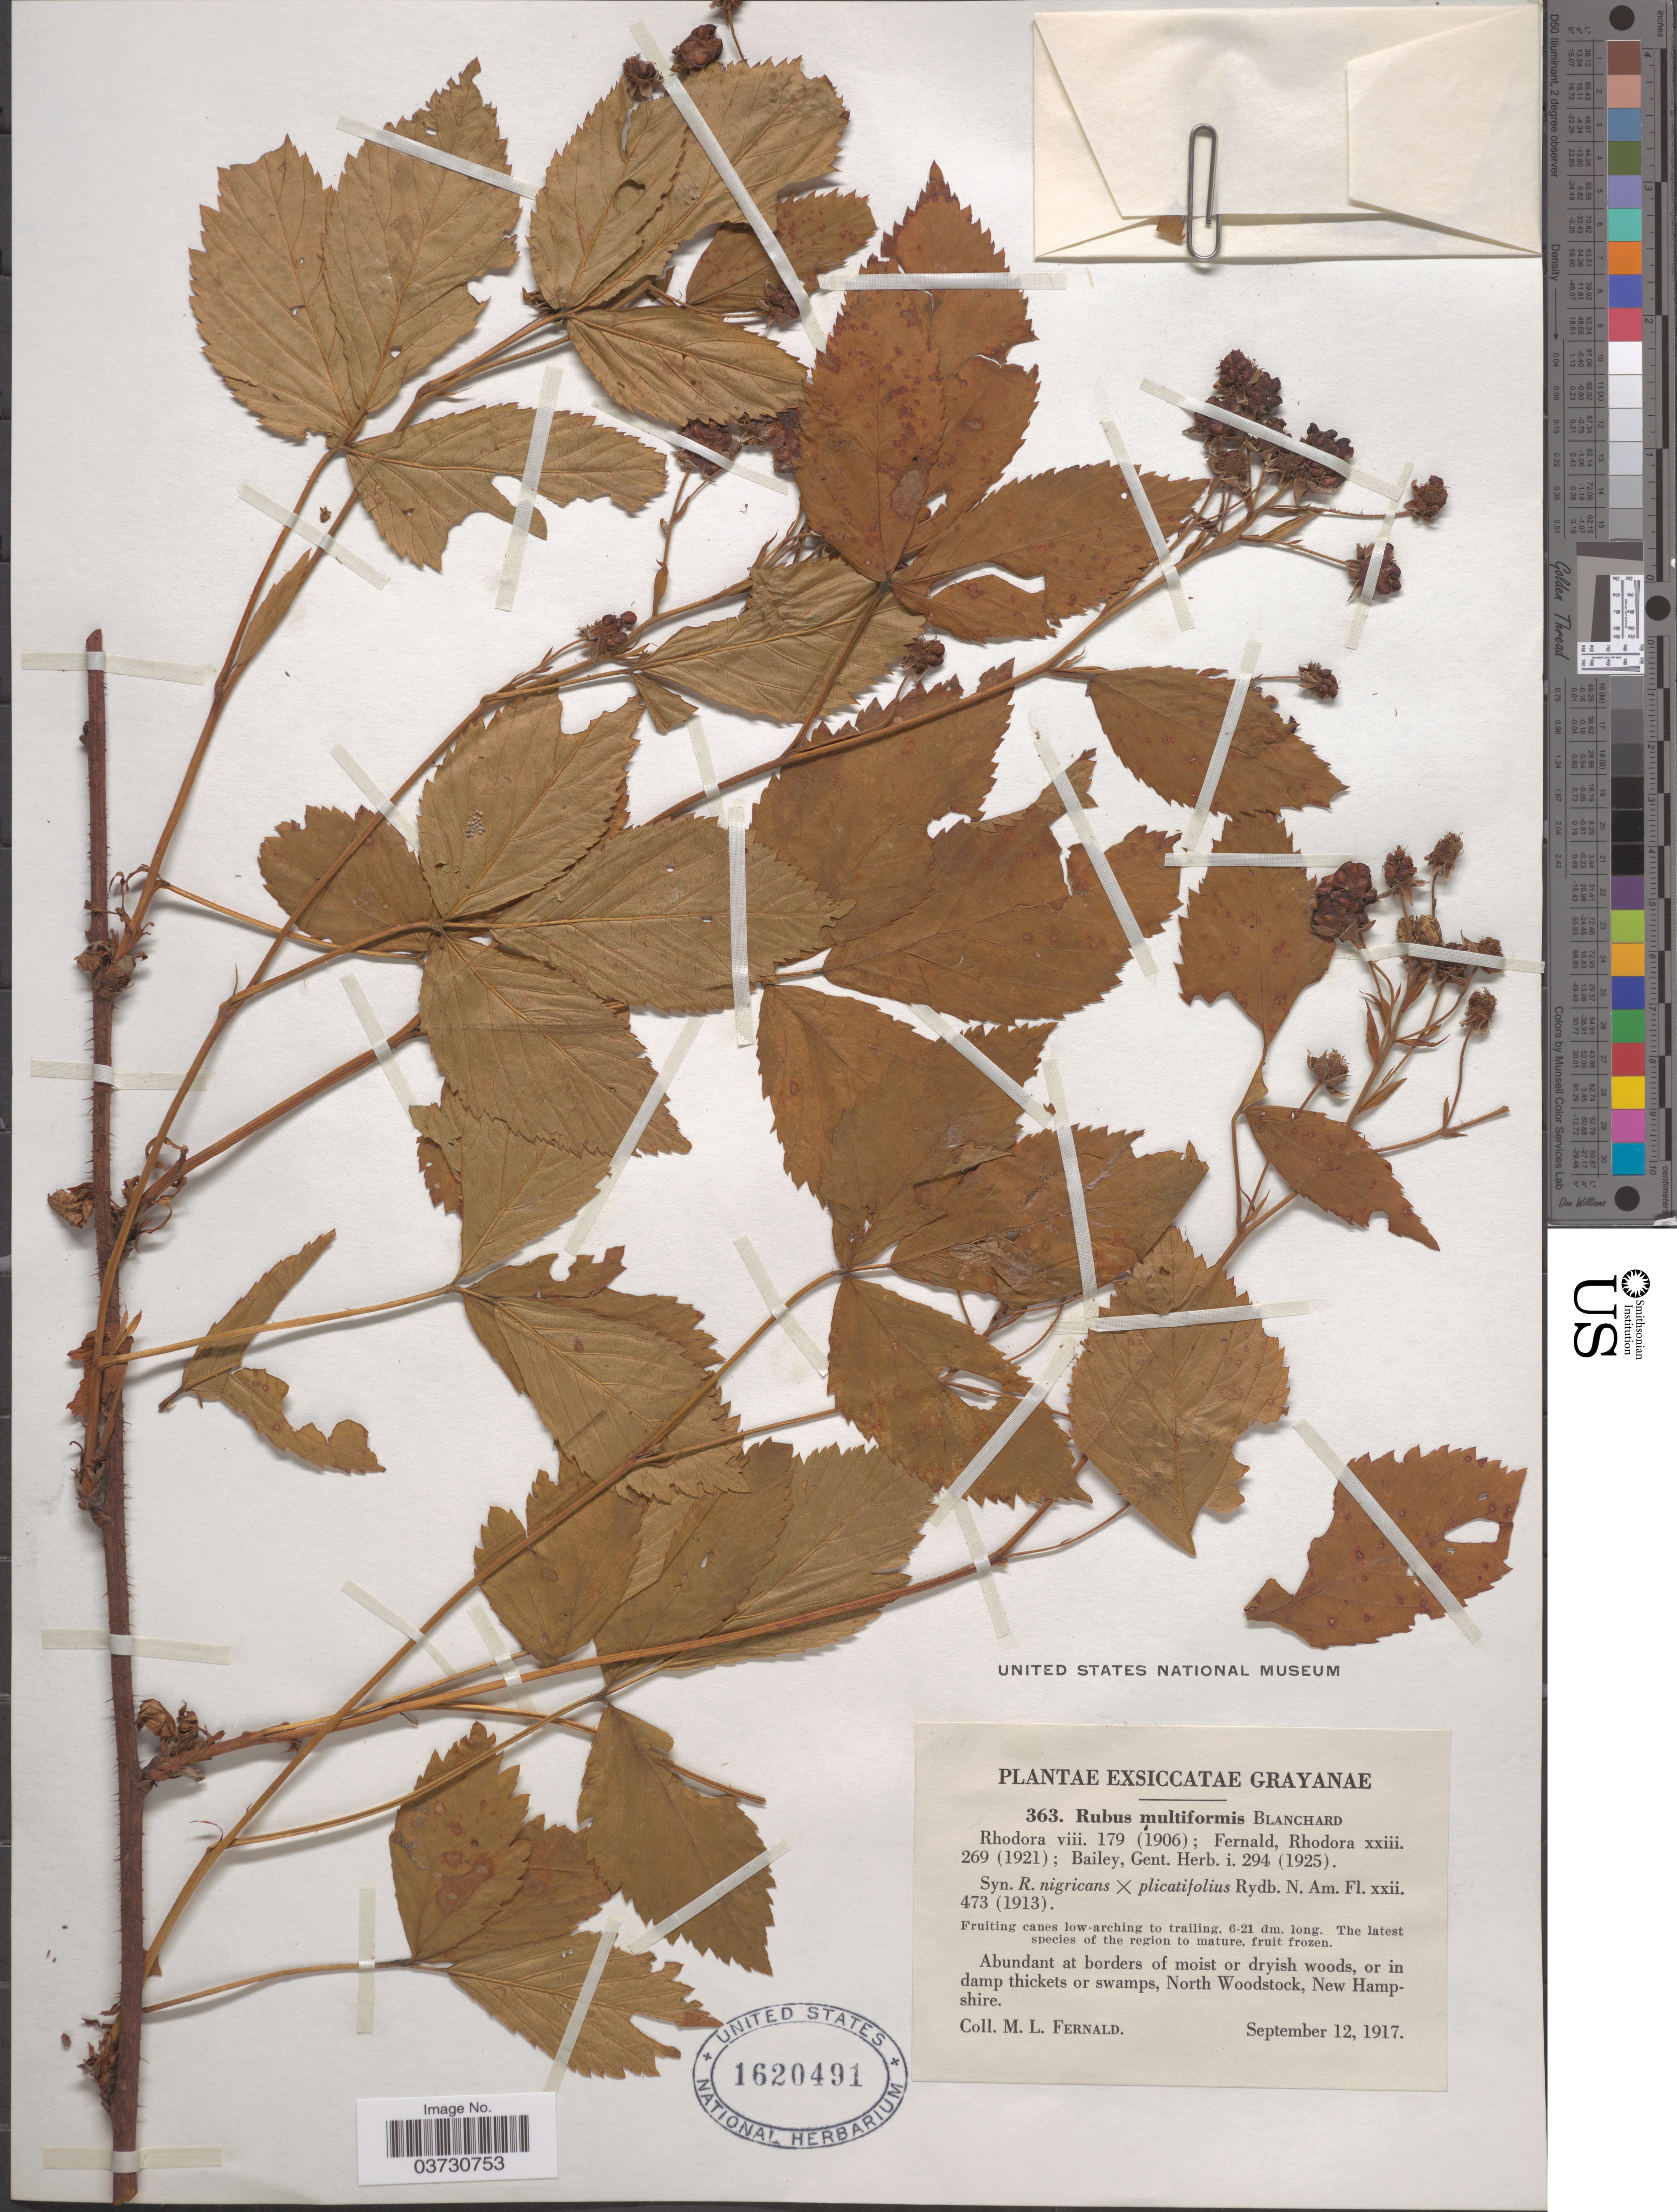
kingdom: Plantae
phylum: Tracheophyta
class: Magnoliopsida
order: Rosales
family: Rosaceae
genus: Rubus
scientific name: Rubus multiformis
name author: Blanch.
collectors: M. L. Fernald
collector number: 363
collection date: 1917-09-12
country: United States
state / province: New Hampshire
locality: North Woodstock.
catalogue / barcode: US 1620491